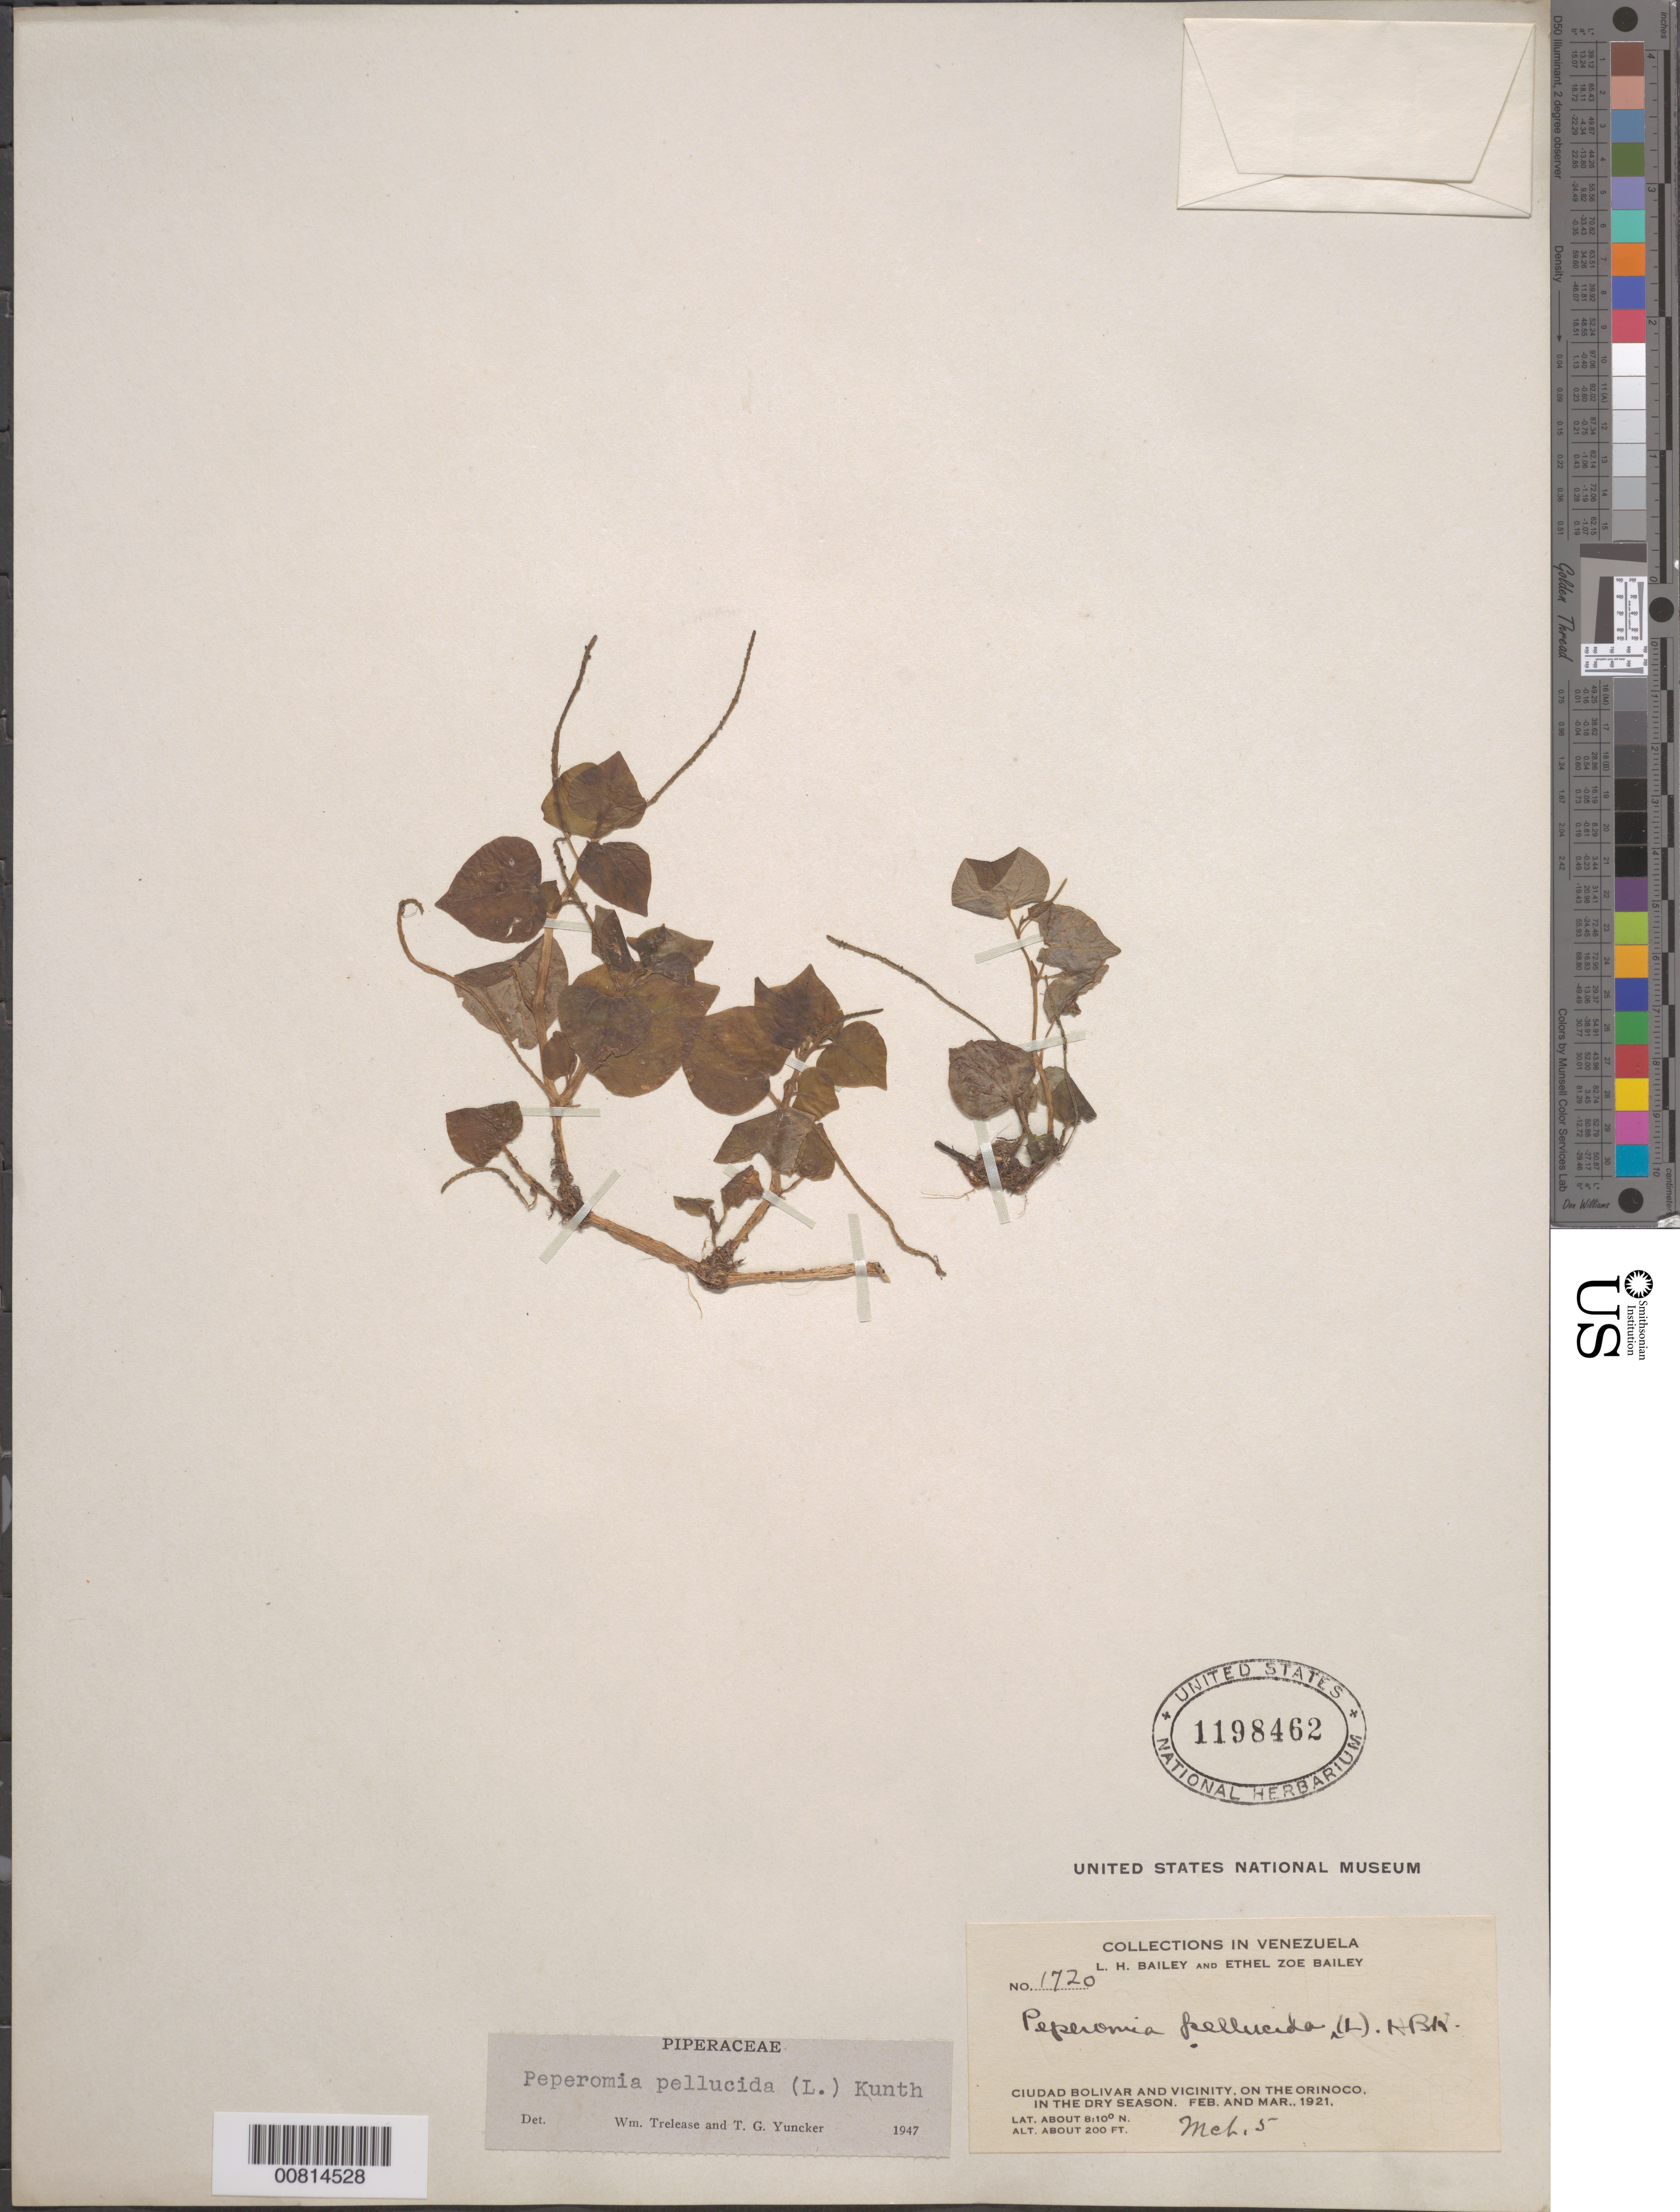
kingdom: Plantae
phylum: Tracheophyta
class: Magnoliopsida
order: Piperales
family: Piperaceae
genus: Peperomia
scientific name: Peperomia pellucida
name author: (L.) Kunth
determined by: Trelease, W.; Yuncker, T. G.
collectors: L. H. Bailey & E. Z. Bailey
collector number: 1720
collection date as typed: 5 March 1921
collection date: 1921-03-05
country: Venezuela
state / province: Bolívar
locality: Ciudad Bolívar and vicinity, Orinoco R.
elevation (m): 61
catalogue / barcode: US 1198462